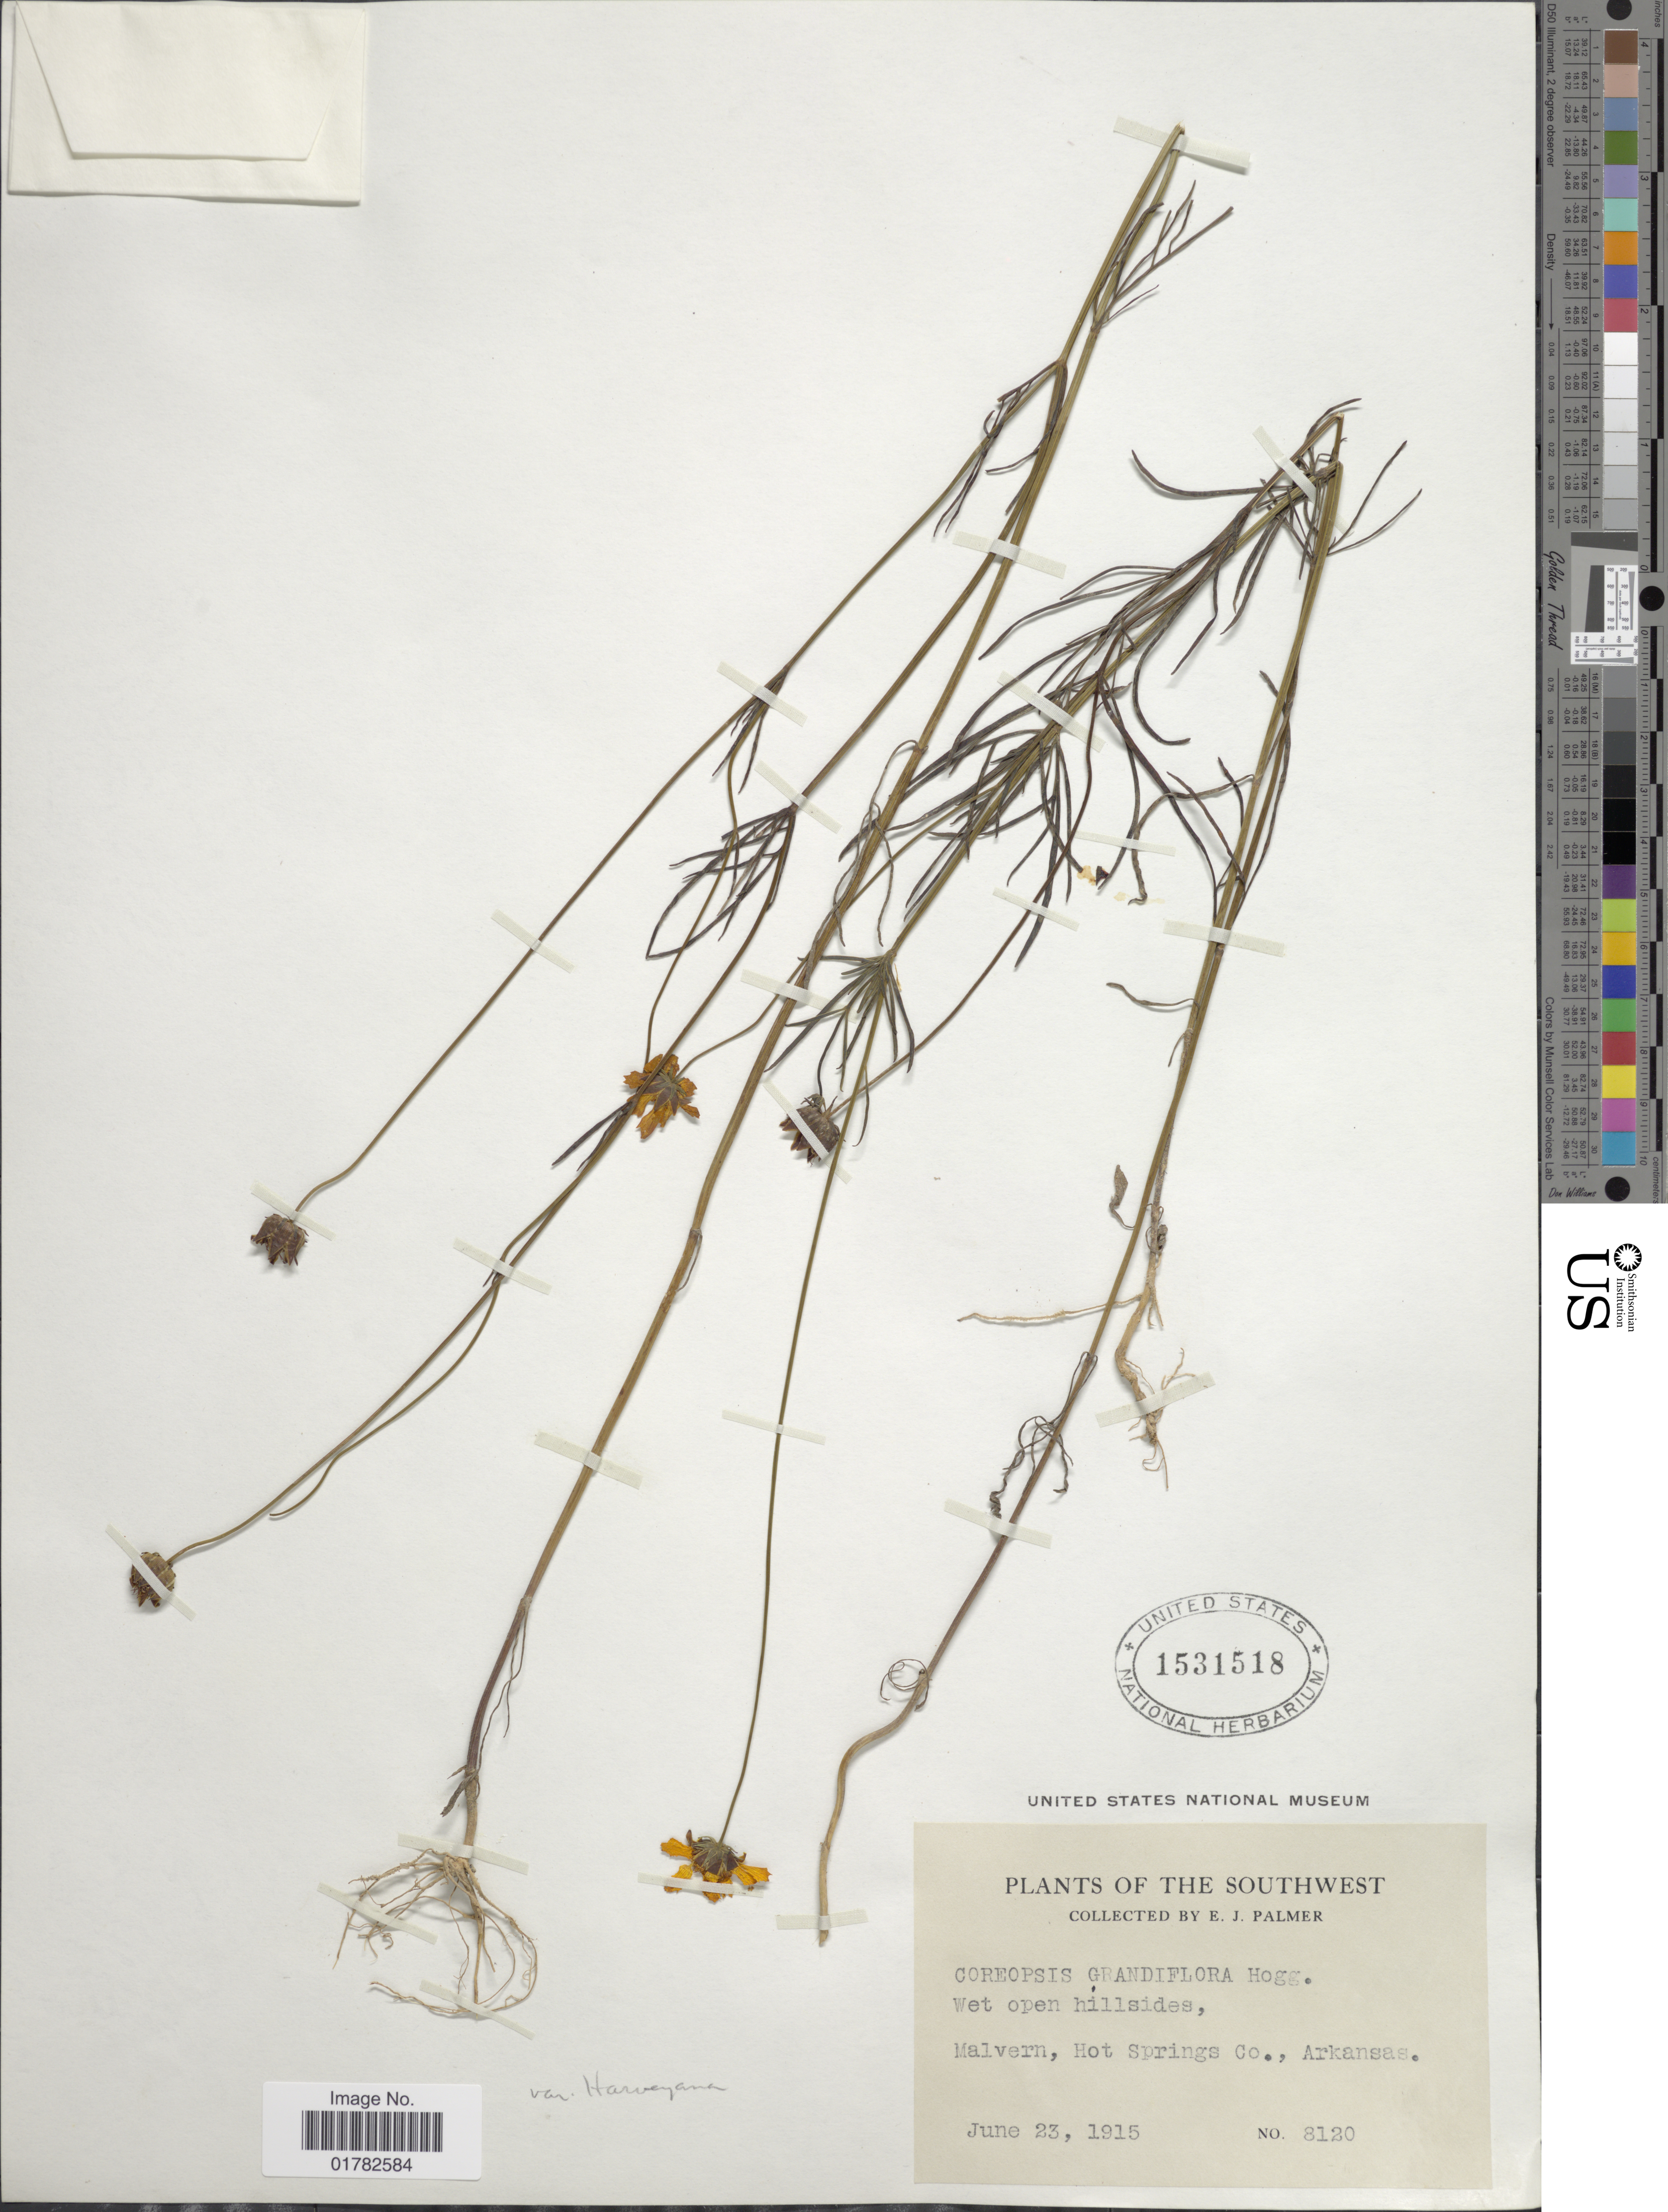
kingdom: Plantae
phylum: Tracheophyta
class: Magnoliopsida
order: Asterales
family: Asteraceae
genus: Coreopsis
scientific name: Coreopsis grandiflora var. harveyana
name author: (A. Gray) Sherff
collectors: E. J. Palmer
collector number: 8120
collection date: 1915-06-23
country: United States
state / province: Arkansas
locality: Southwest, wet open hillsides, Malvern, Hot Springs Co.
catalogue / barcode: US 1531518